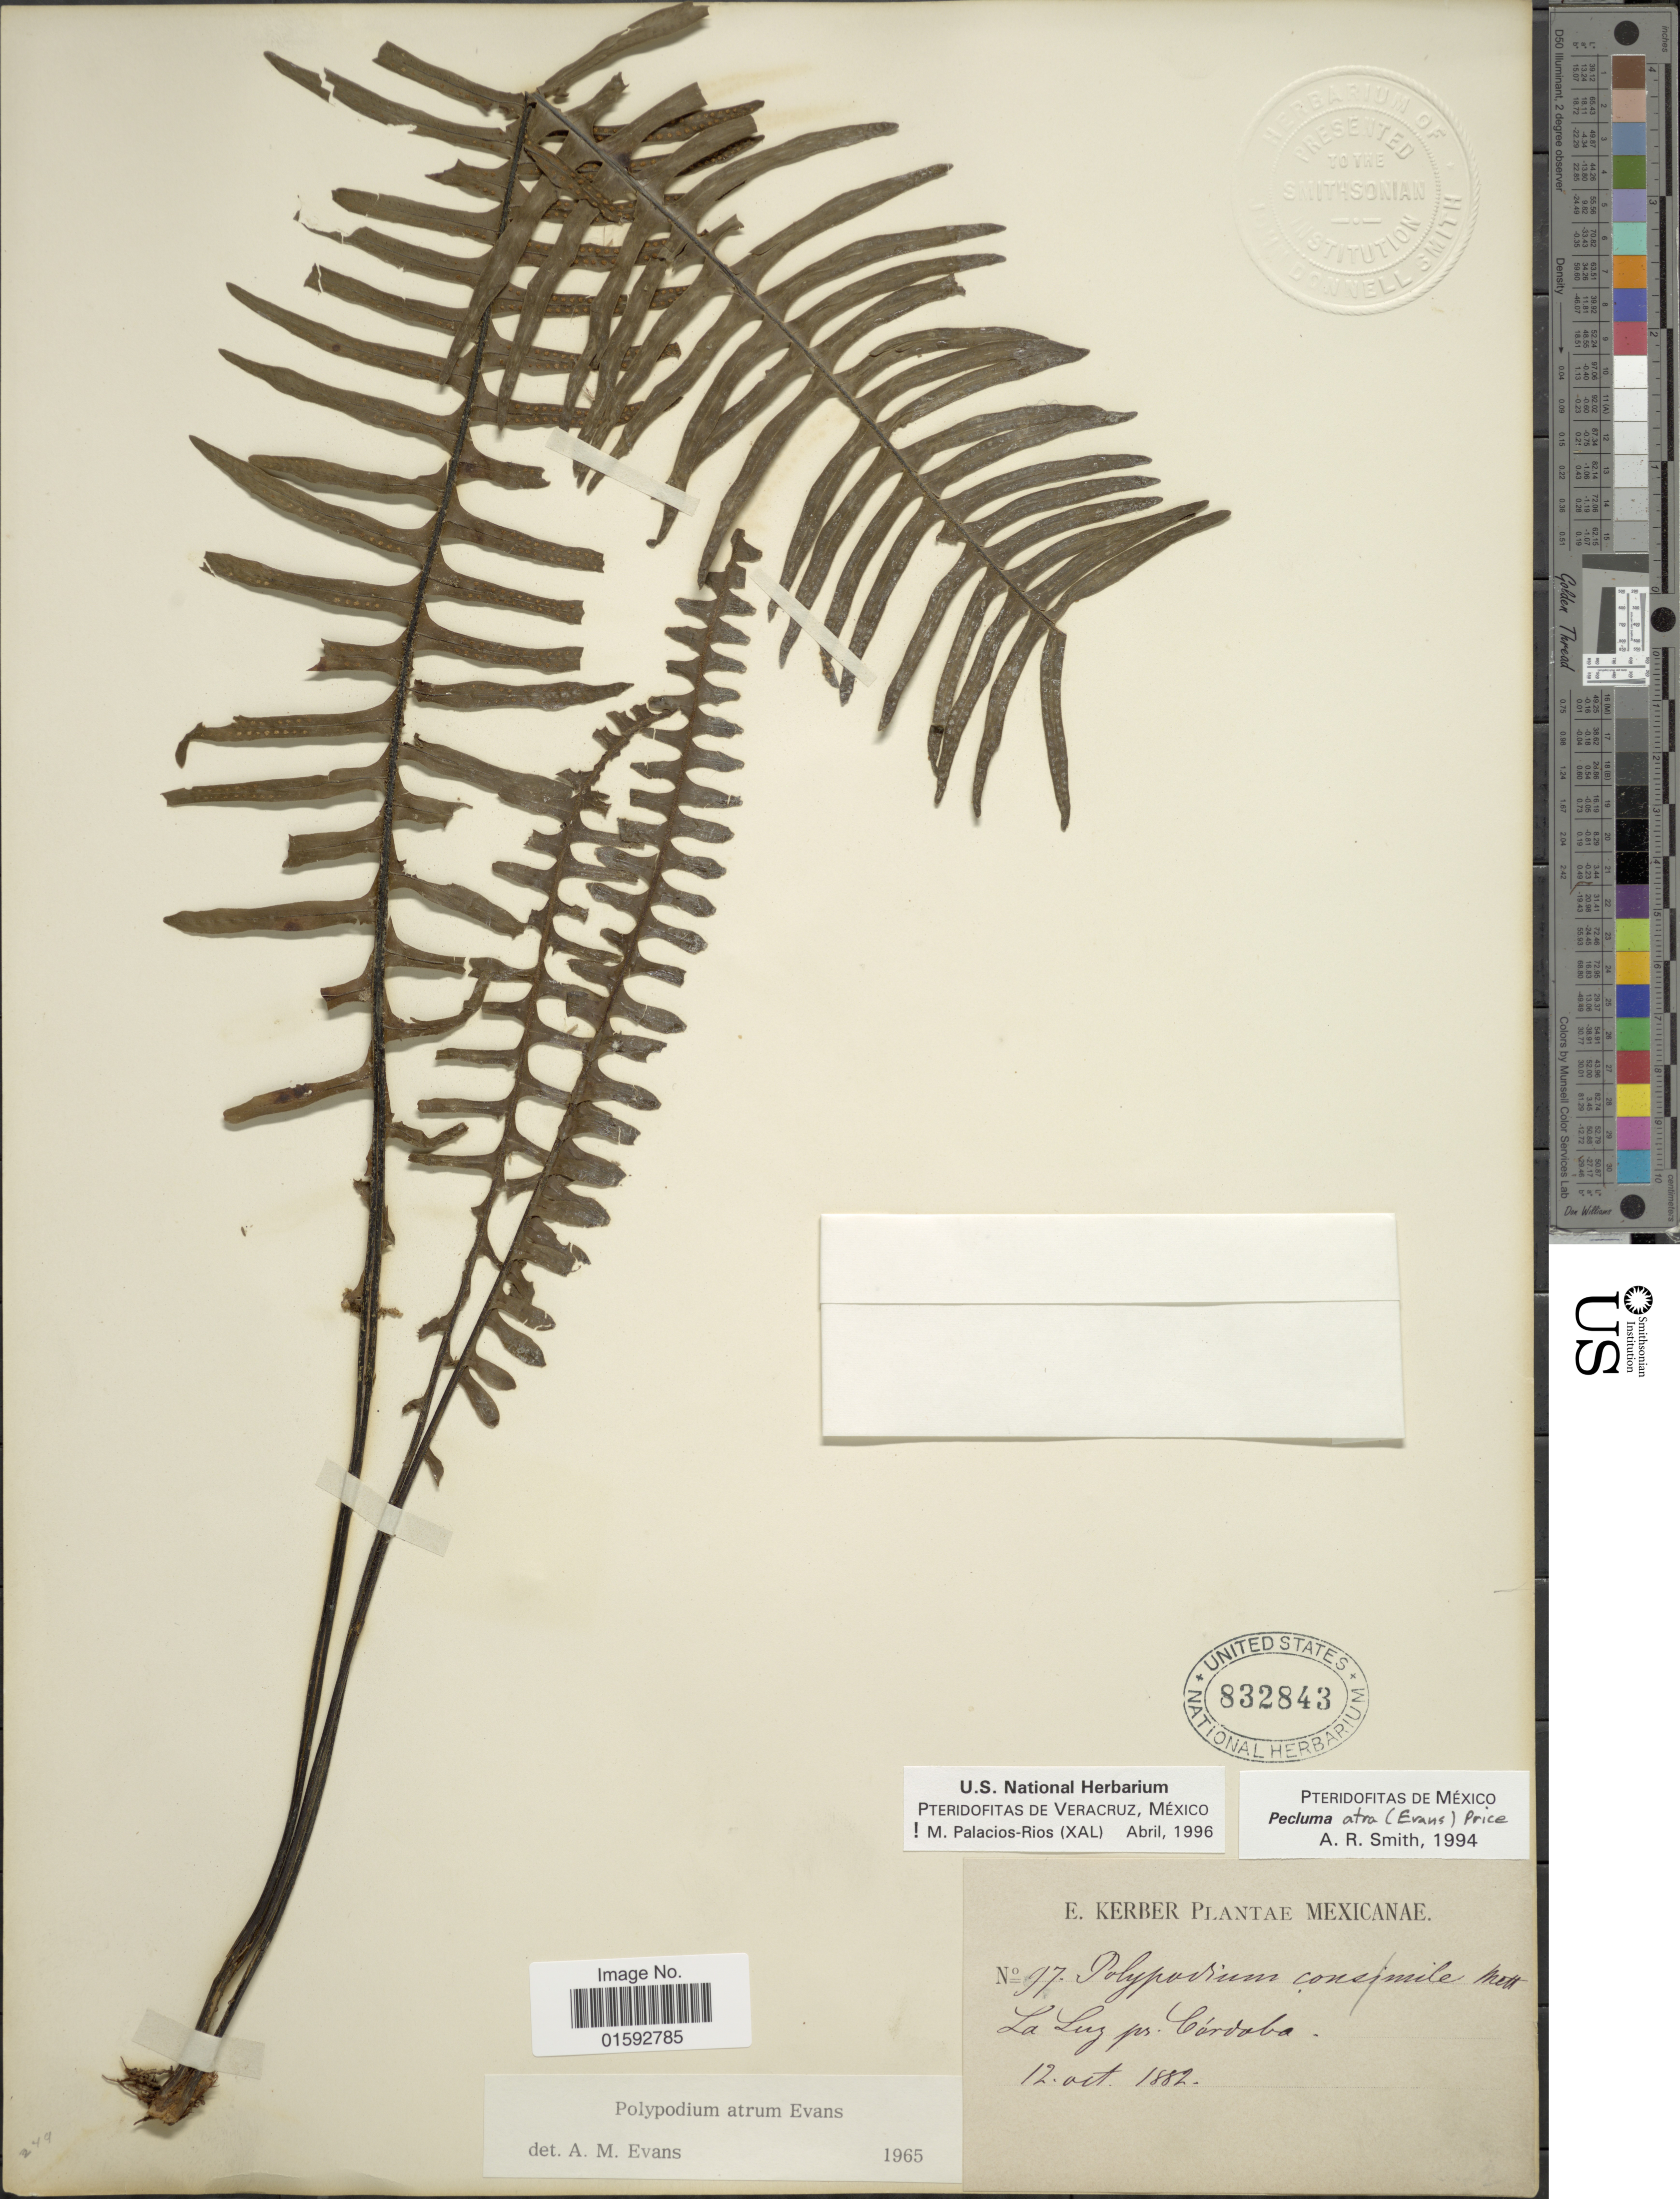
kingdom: Plantae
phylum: Tracheophyta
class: Polypodiopsida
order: Polypodiales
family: Polypodiaceae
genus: Pecluma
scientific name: Pecluma atra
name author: (Rosenst.) M.G. Price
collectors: E. Kerber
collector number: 97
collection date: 1882-10-12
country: Mexico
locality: La Luz pr. Córdoba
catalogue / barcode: US 832843